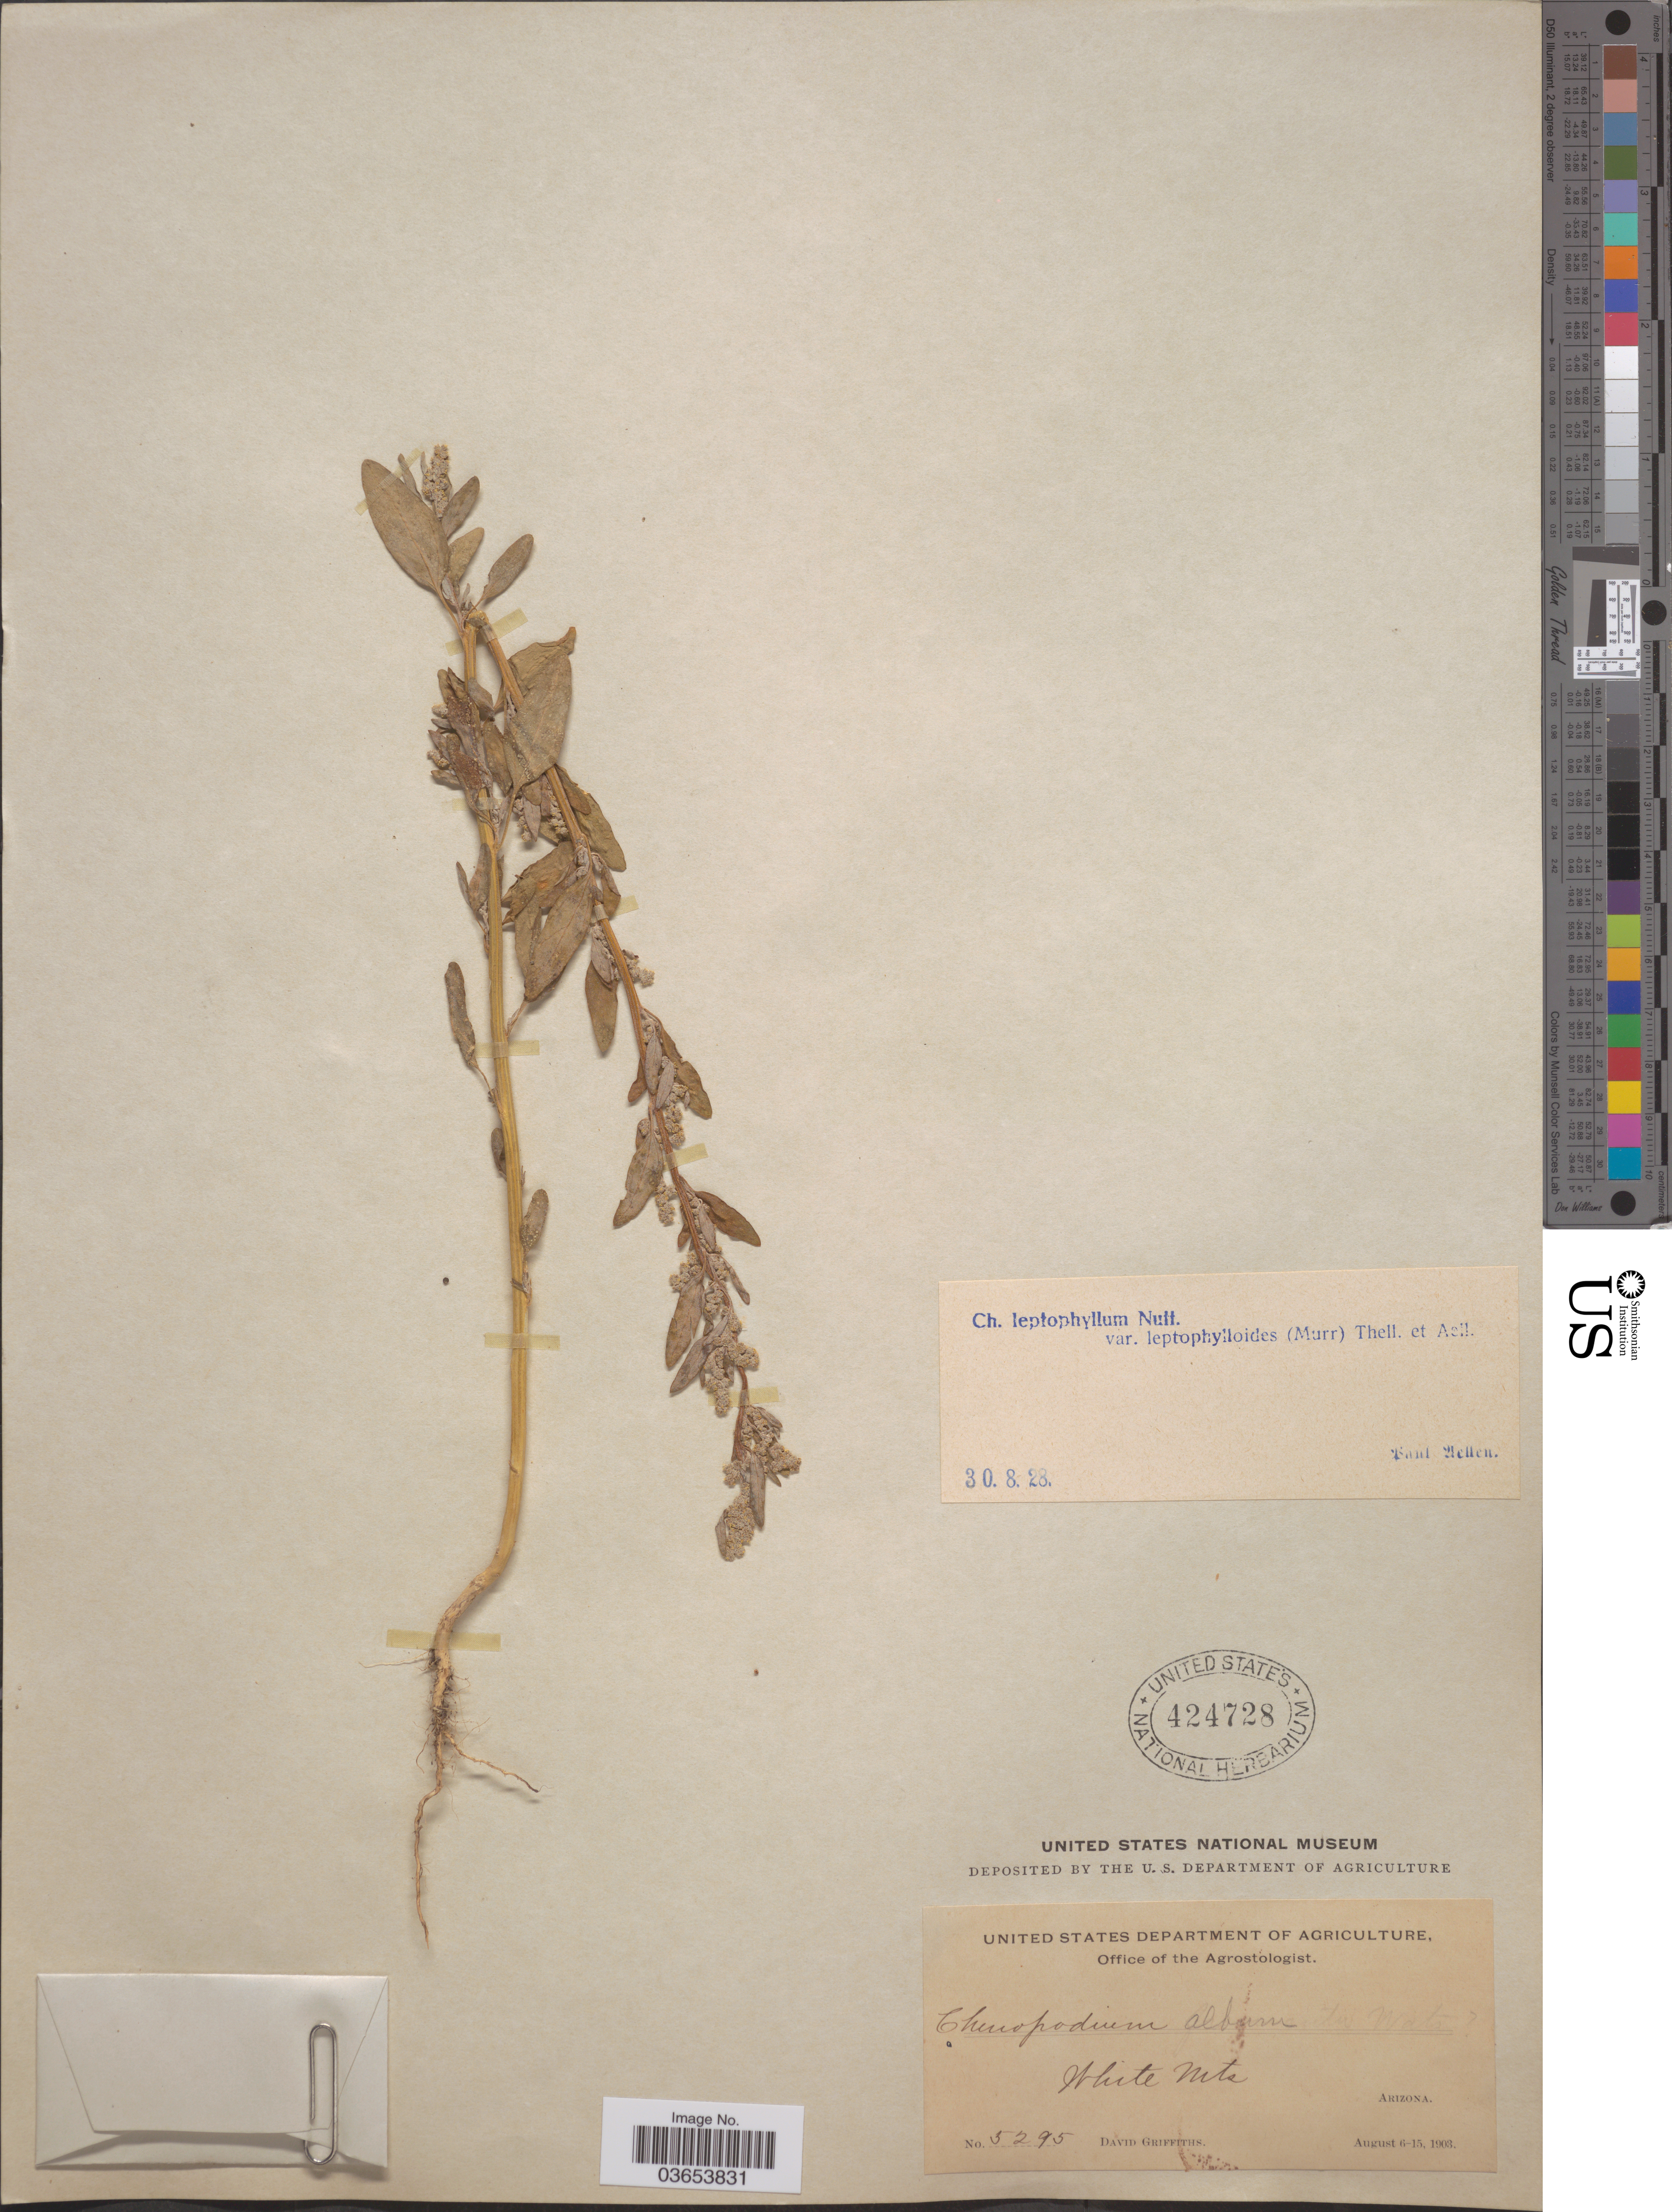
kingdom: Plantae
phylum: Tracheophyta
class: Magnoliopsida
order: Caryophyllales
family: Amaranthaceae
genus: Chenopodium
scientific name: Chenopodium pratericola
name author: Rydb.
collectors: D. Griffiths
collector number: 5295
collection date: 1903-08-06/1903-08-15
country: United States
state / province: Arizona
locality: White Mts.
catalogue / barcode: US 424728